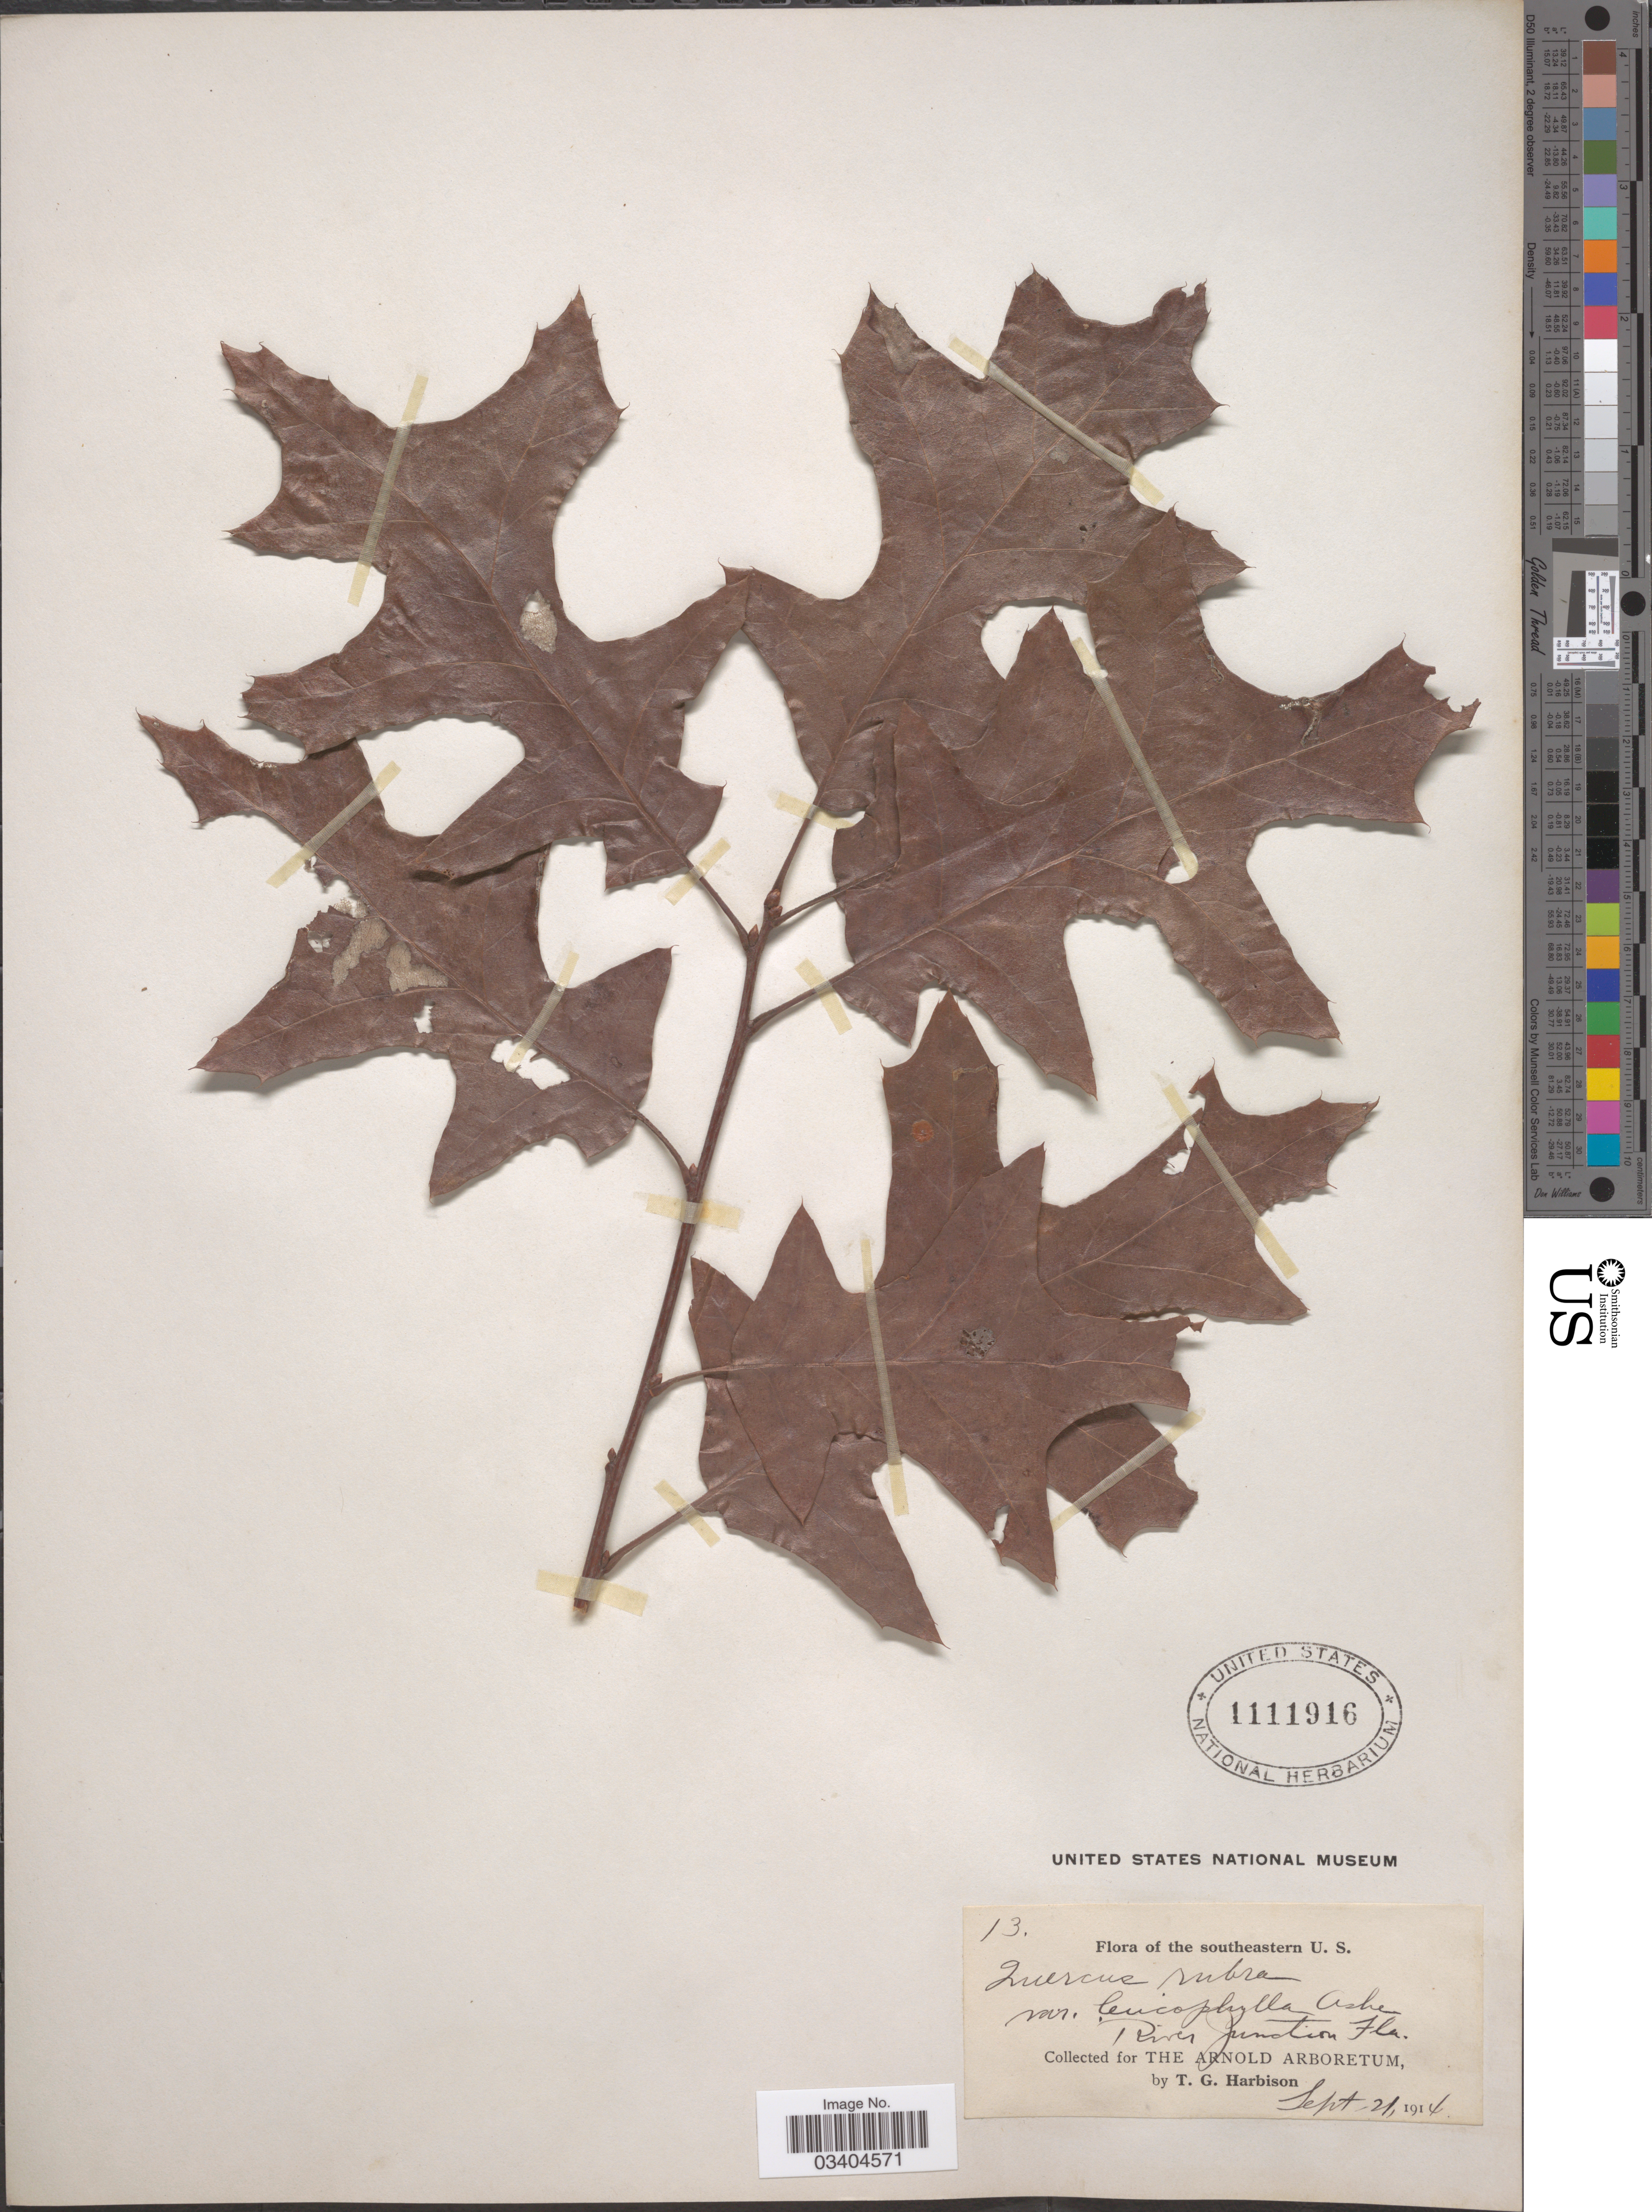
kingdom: Plantae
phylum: Tracheophyta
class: Magnoliopsida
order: Fagales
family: Fagaceae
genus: Quercus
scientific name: Quercus falcata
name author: Michx.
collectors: T. Harbison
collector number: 13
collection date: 1914-09-21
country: United States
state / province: Florida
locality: The Southeastern U.S. River Junction.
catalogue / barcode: US 1111916